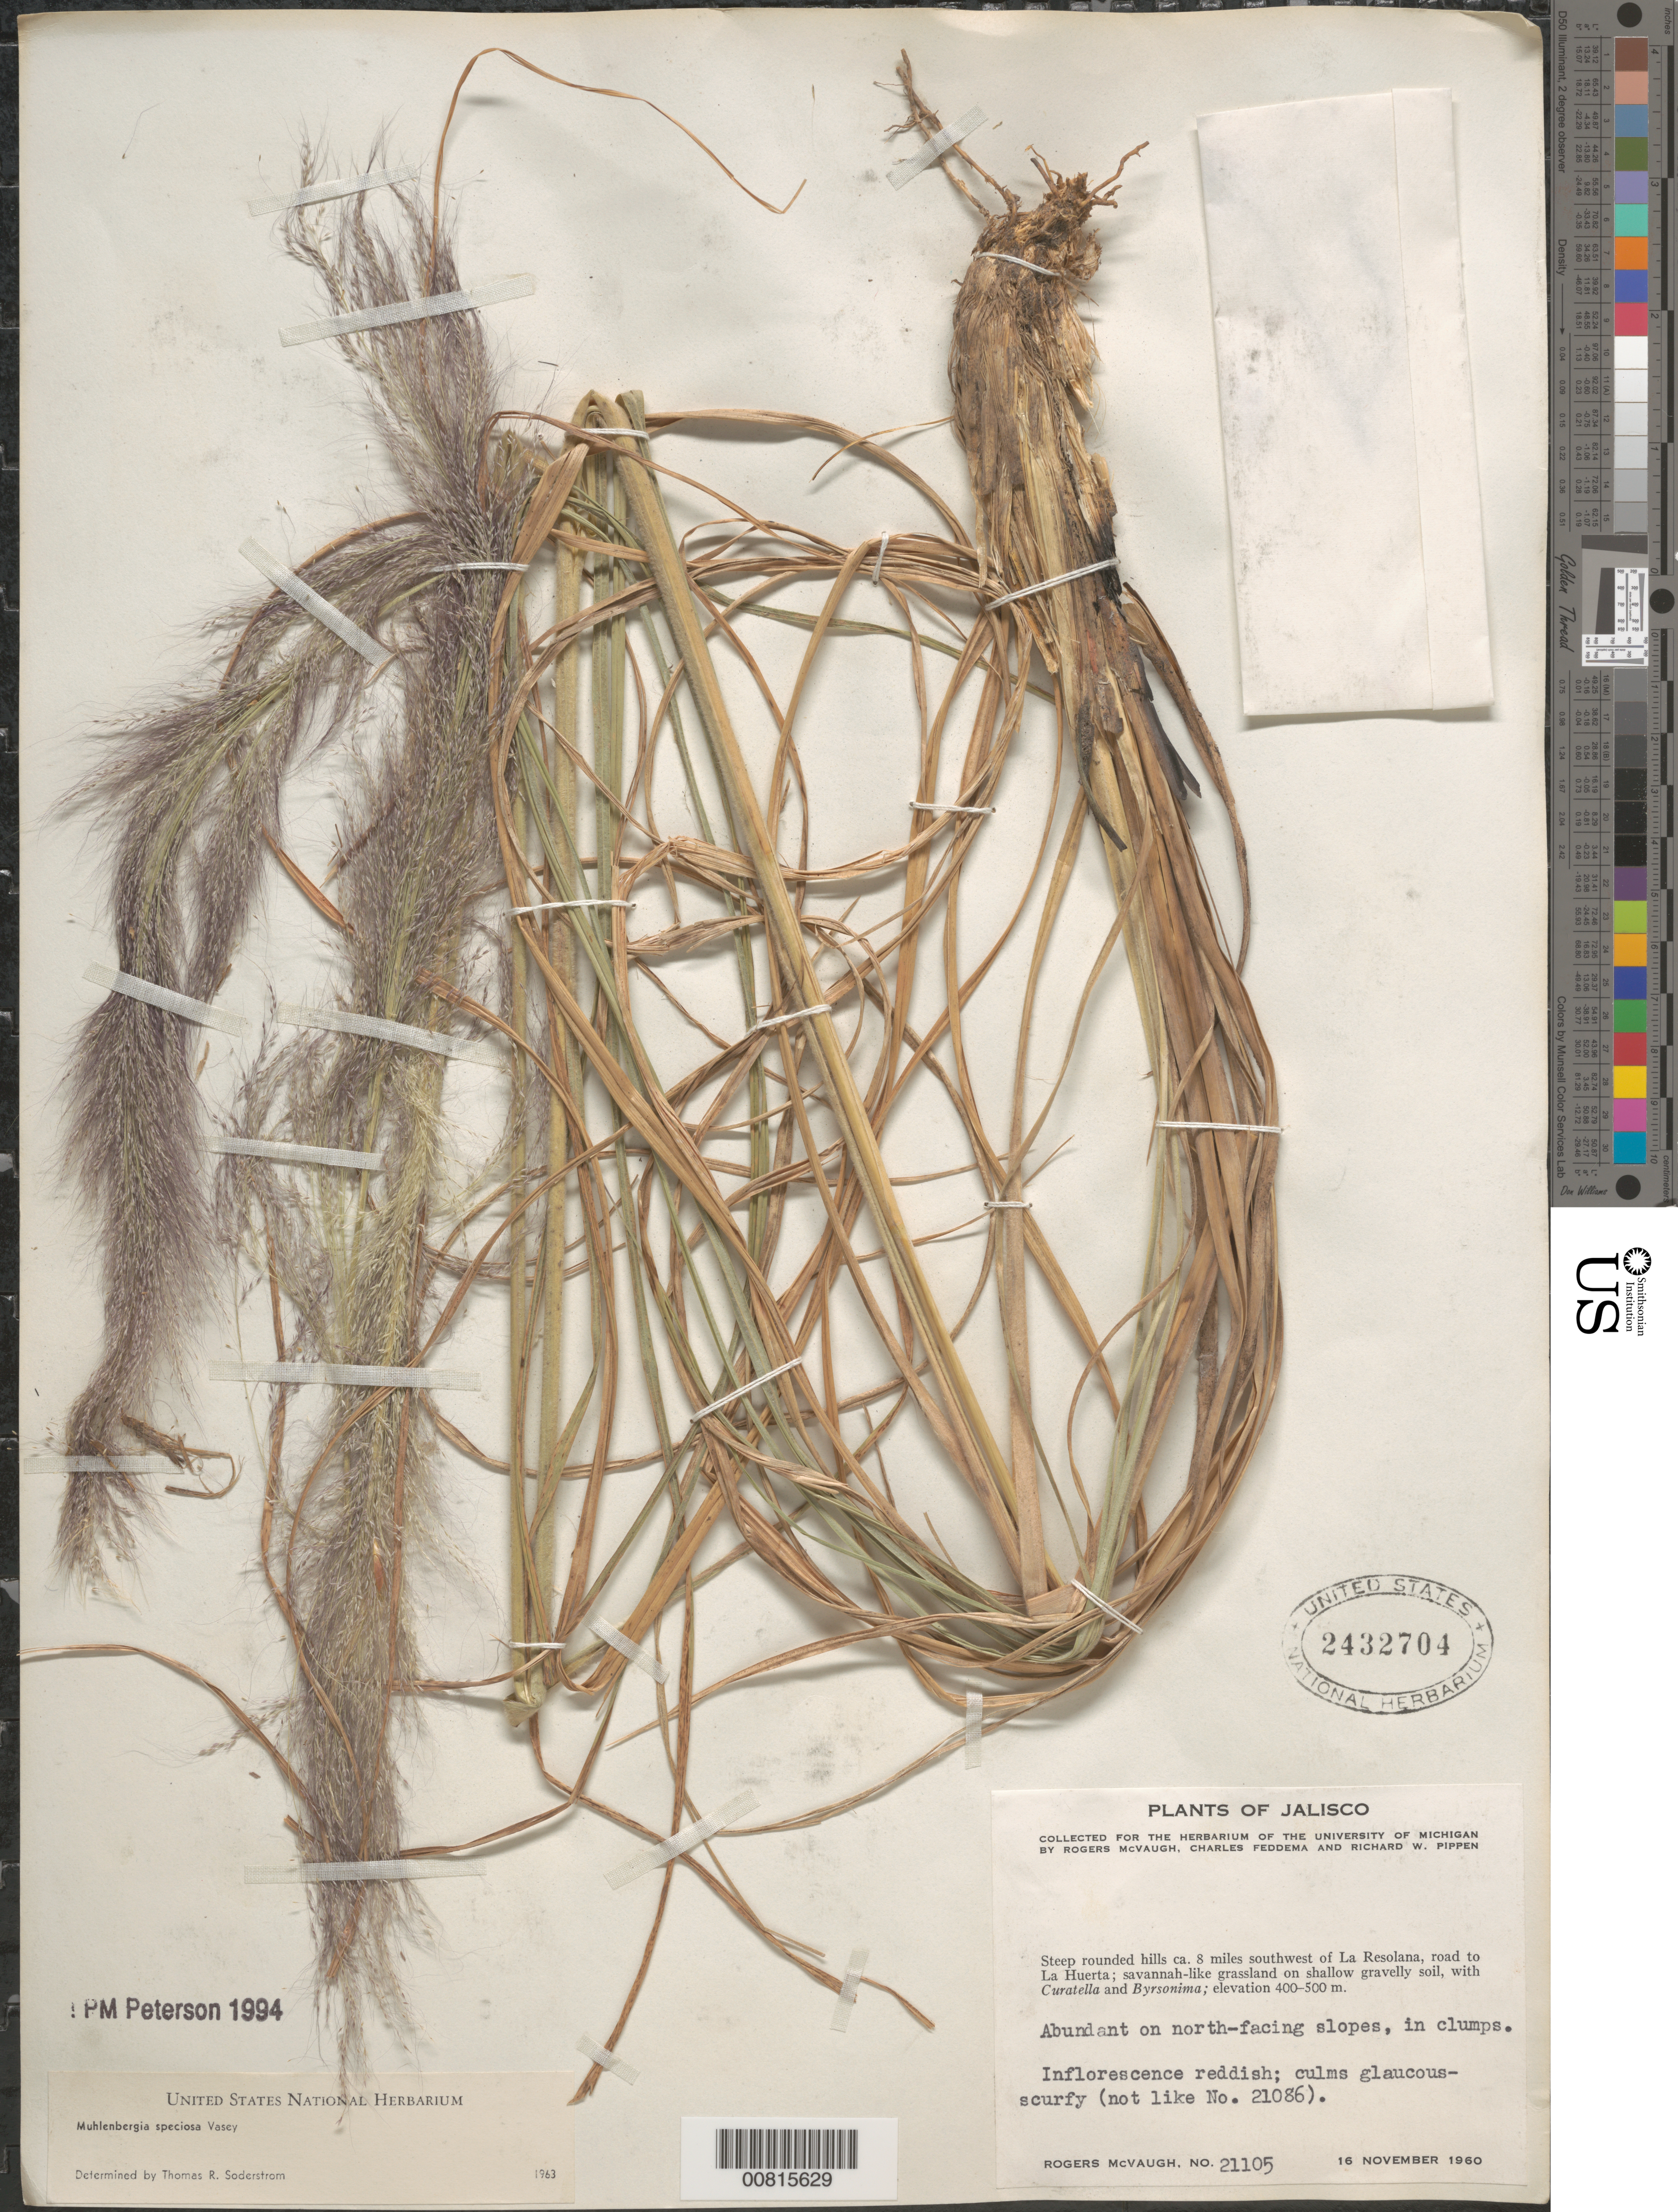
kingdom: Plantae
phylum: Tracheophyta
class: Liliopsida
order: Poales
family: Poaceae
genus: Muhlenbergia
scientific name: Muhlenbergia speciosa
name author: Vasey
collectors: R. McVaugh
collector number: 21105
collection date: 1960-11-16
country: Mexico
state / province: Jalisco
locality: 8 mi SW of La Resolana on road to La Huerta, Jal.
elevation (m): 400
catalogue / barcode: US 2432704